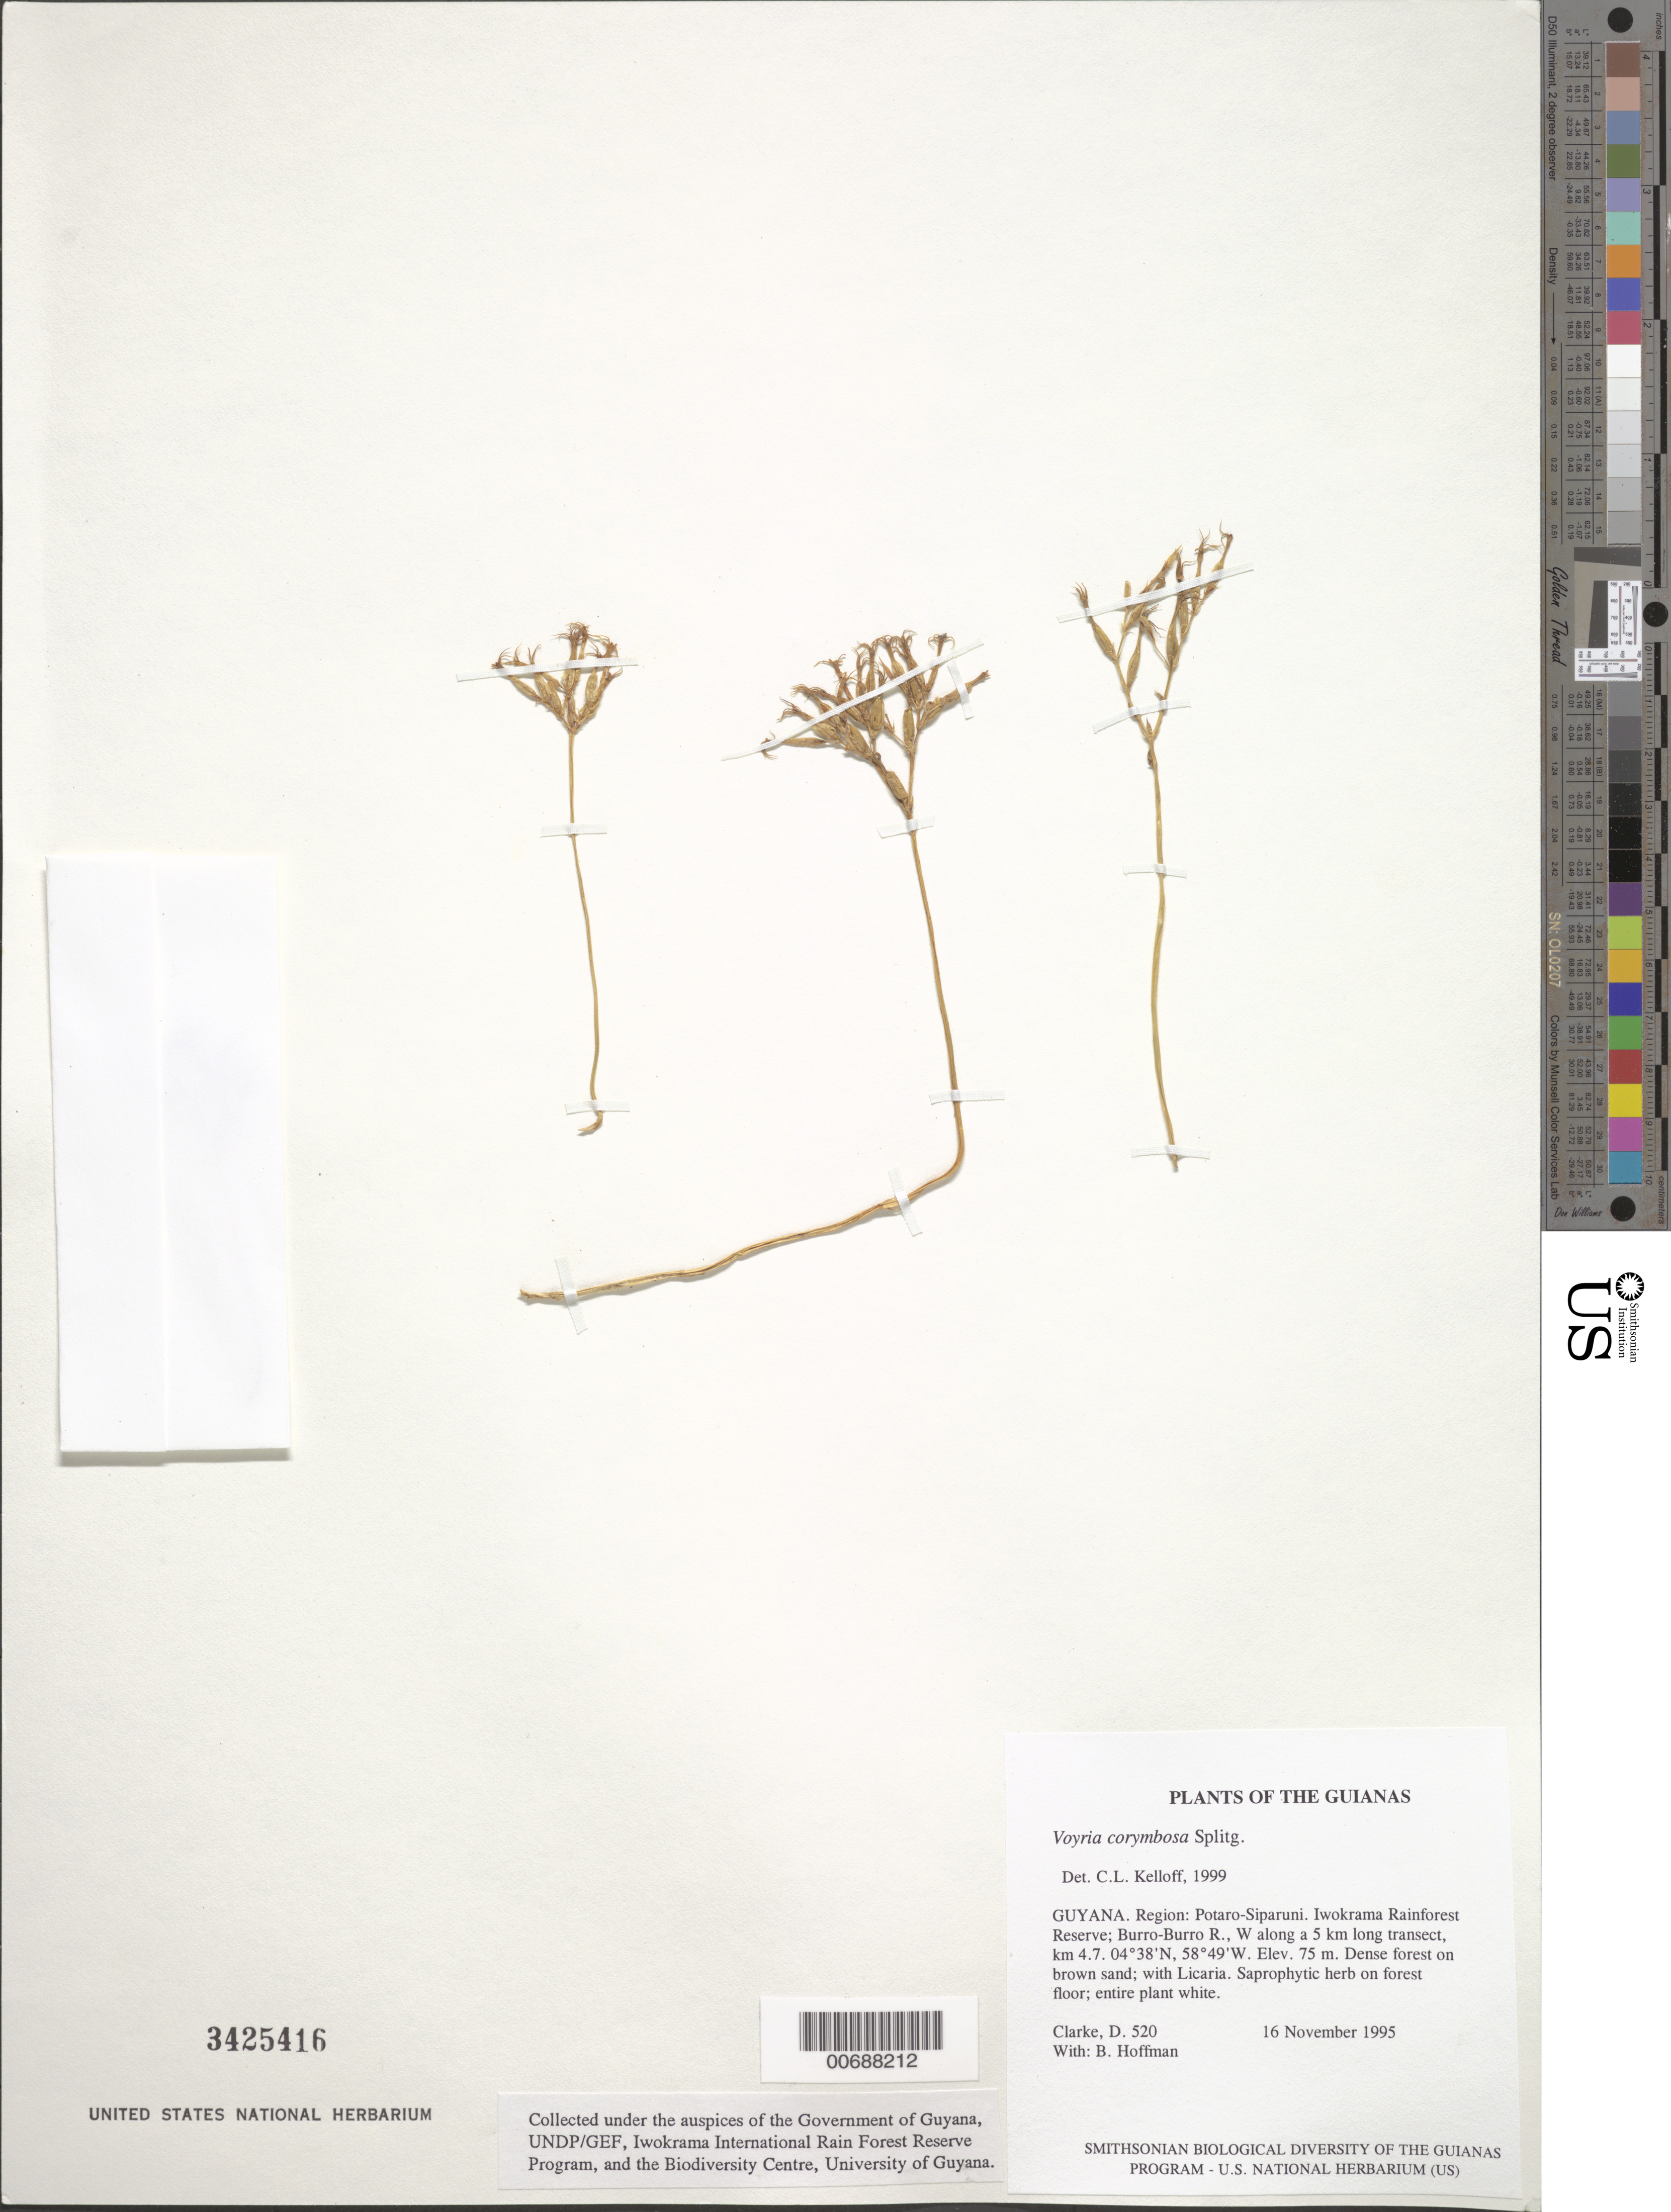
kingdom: Plantae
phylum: Tracheophyta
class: Magnoliopsida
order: Gentianales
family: Gentianaceae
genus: Voyria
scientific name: Voyria corymbosa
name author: Splitg.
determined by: Maas van de Kamer, H.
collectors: H. D. Clarke & B. Hoffman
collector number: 520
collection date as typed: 16 November 1995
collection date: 1995-11-16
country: Guyana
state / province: Potaro-Siparuni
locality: Iwokrama Rainforest Reserve; Burro-Burro R., W along a 5 km long transect, km 4.7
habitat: Dense forest on brown sand; with Licaria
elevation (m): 75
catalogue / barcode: US 3425416